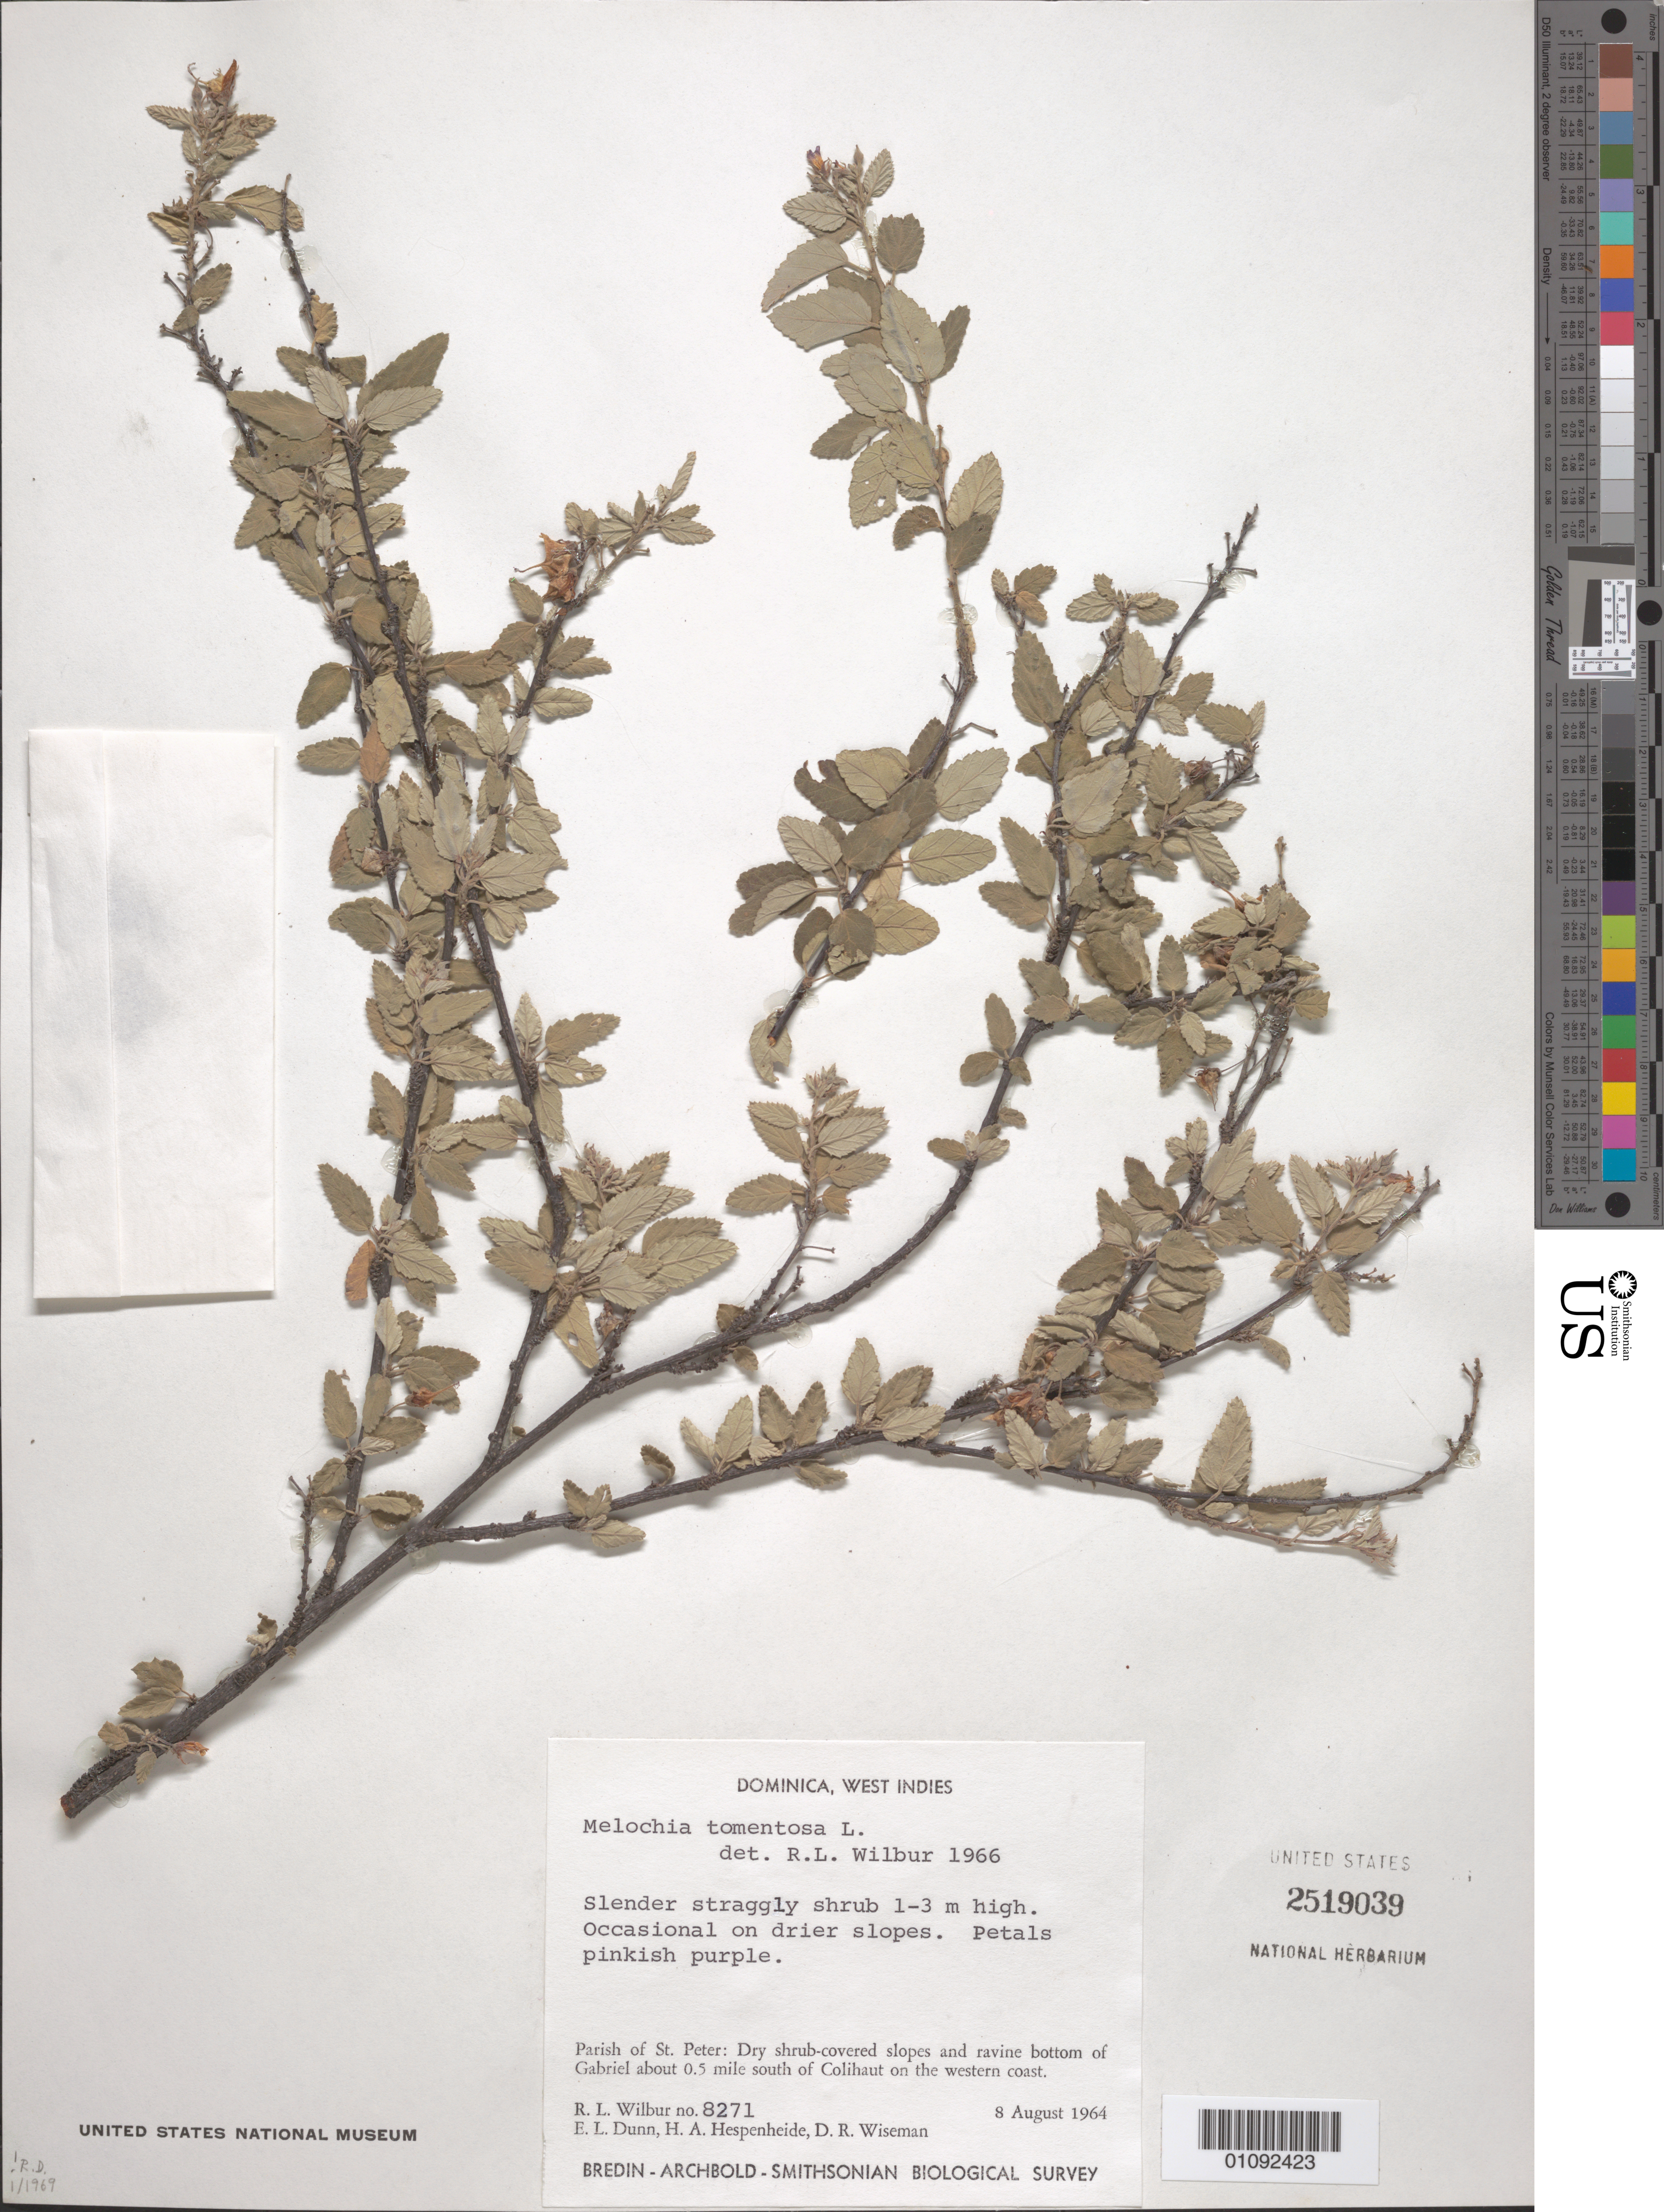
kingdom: Plantae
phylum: Tracheophyta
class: Magnoliopsida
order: Malvales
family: Malvaceae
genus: Melochia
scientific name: Melochia tomentosa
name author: L.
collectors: R. L. Wilbur, E. Dunn, H. A. Hespenheide & D. R. Wiseman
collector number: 8271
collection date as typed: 08 Aug 1964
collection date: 1964-08-08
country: Dominica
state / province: St. Peter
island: Dominica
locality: Ravine bottom of Gabriel about 0.5 m S of Colihaut on the western coast.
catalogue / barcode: US 2519039